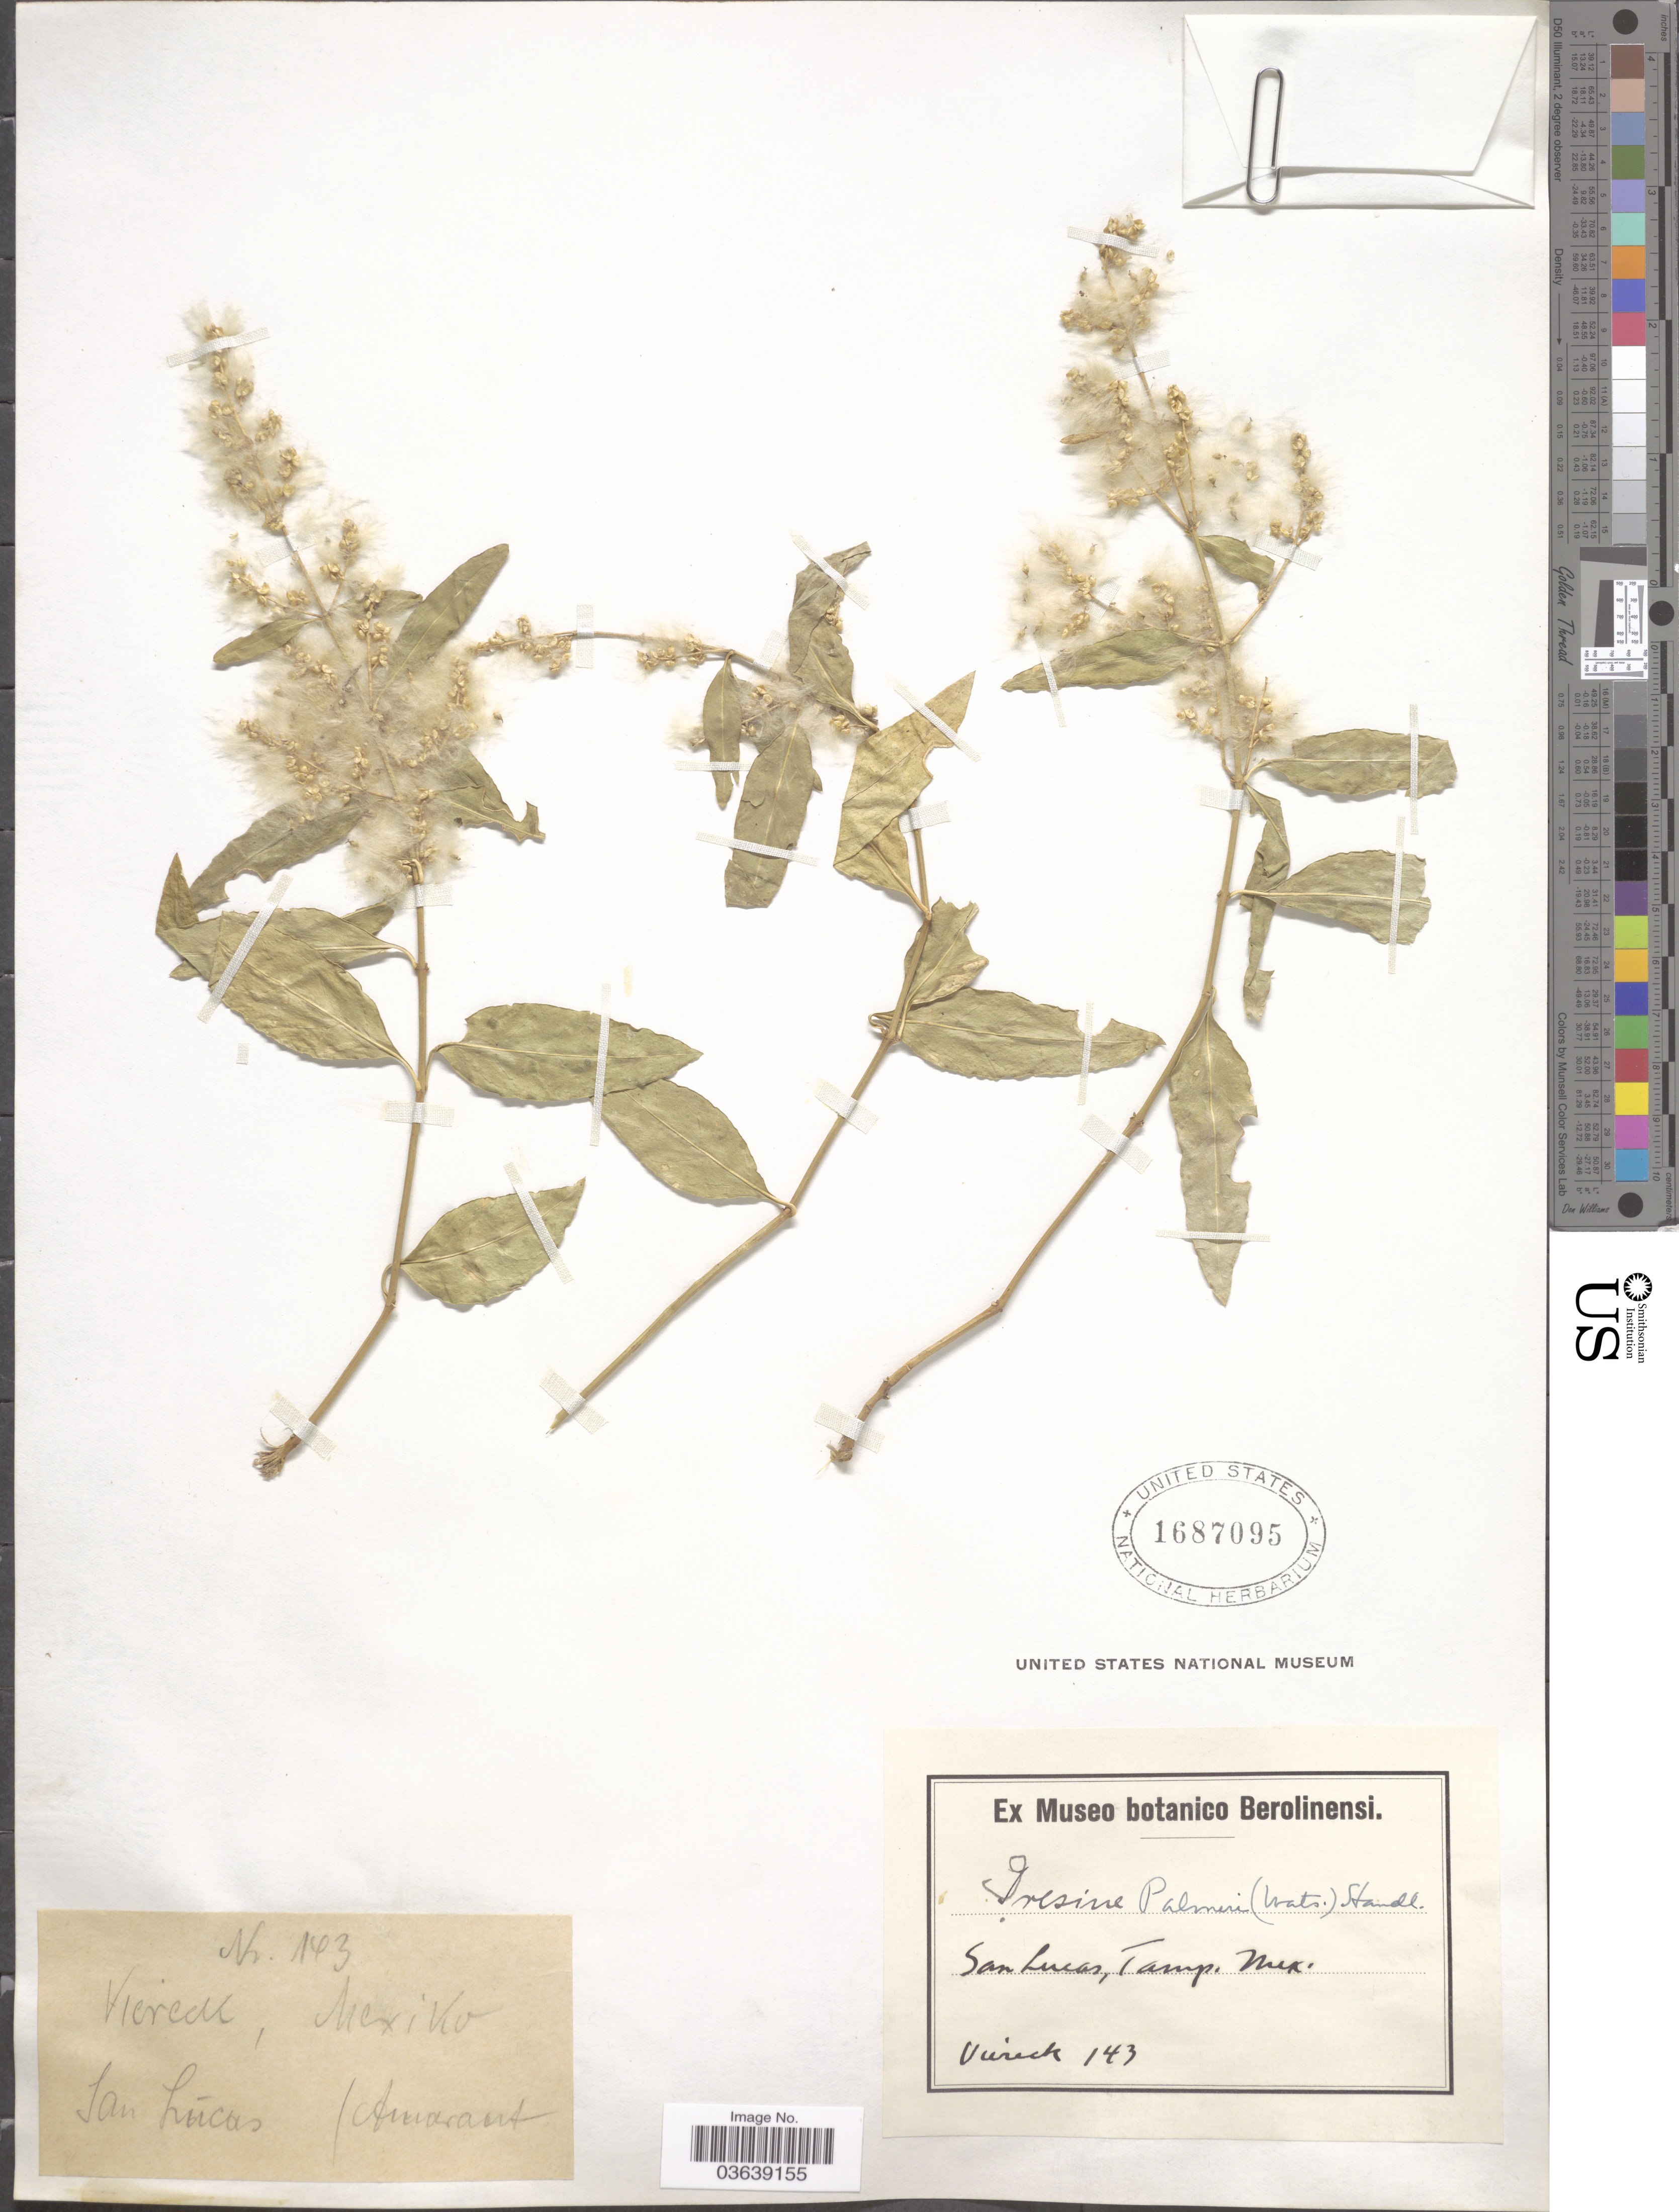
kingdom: Plantae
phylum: Tracheophyta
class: Magnoliopsida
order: Caryophyllales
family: Amaranthaceae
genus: Iresine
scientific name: Iresine palmeri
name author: (S. Watson) Standl.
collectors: -. Viereck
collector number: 143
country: Mexico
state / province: Tamaulipas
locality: San Lucas.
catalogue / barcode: US 1687095